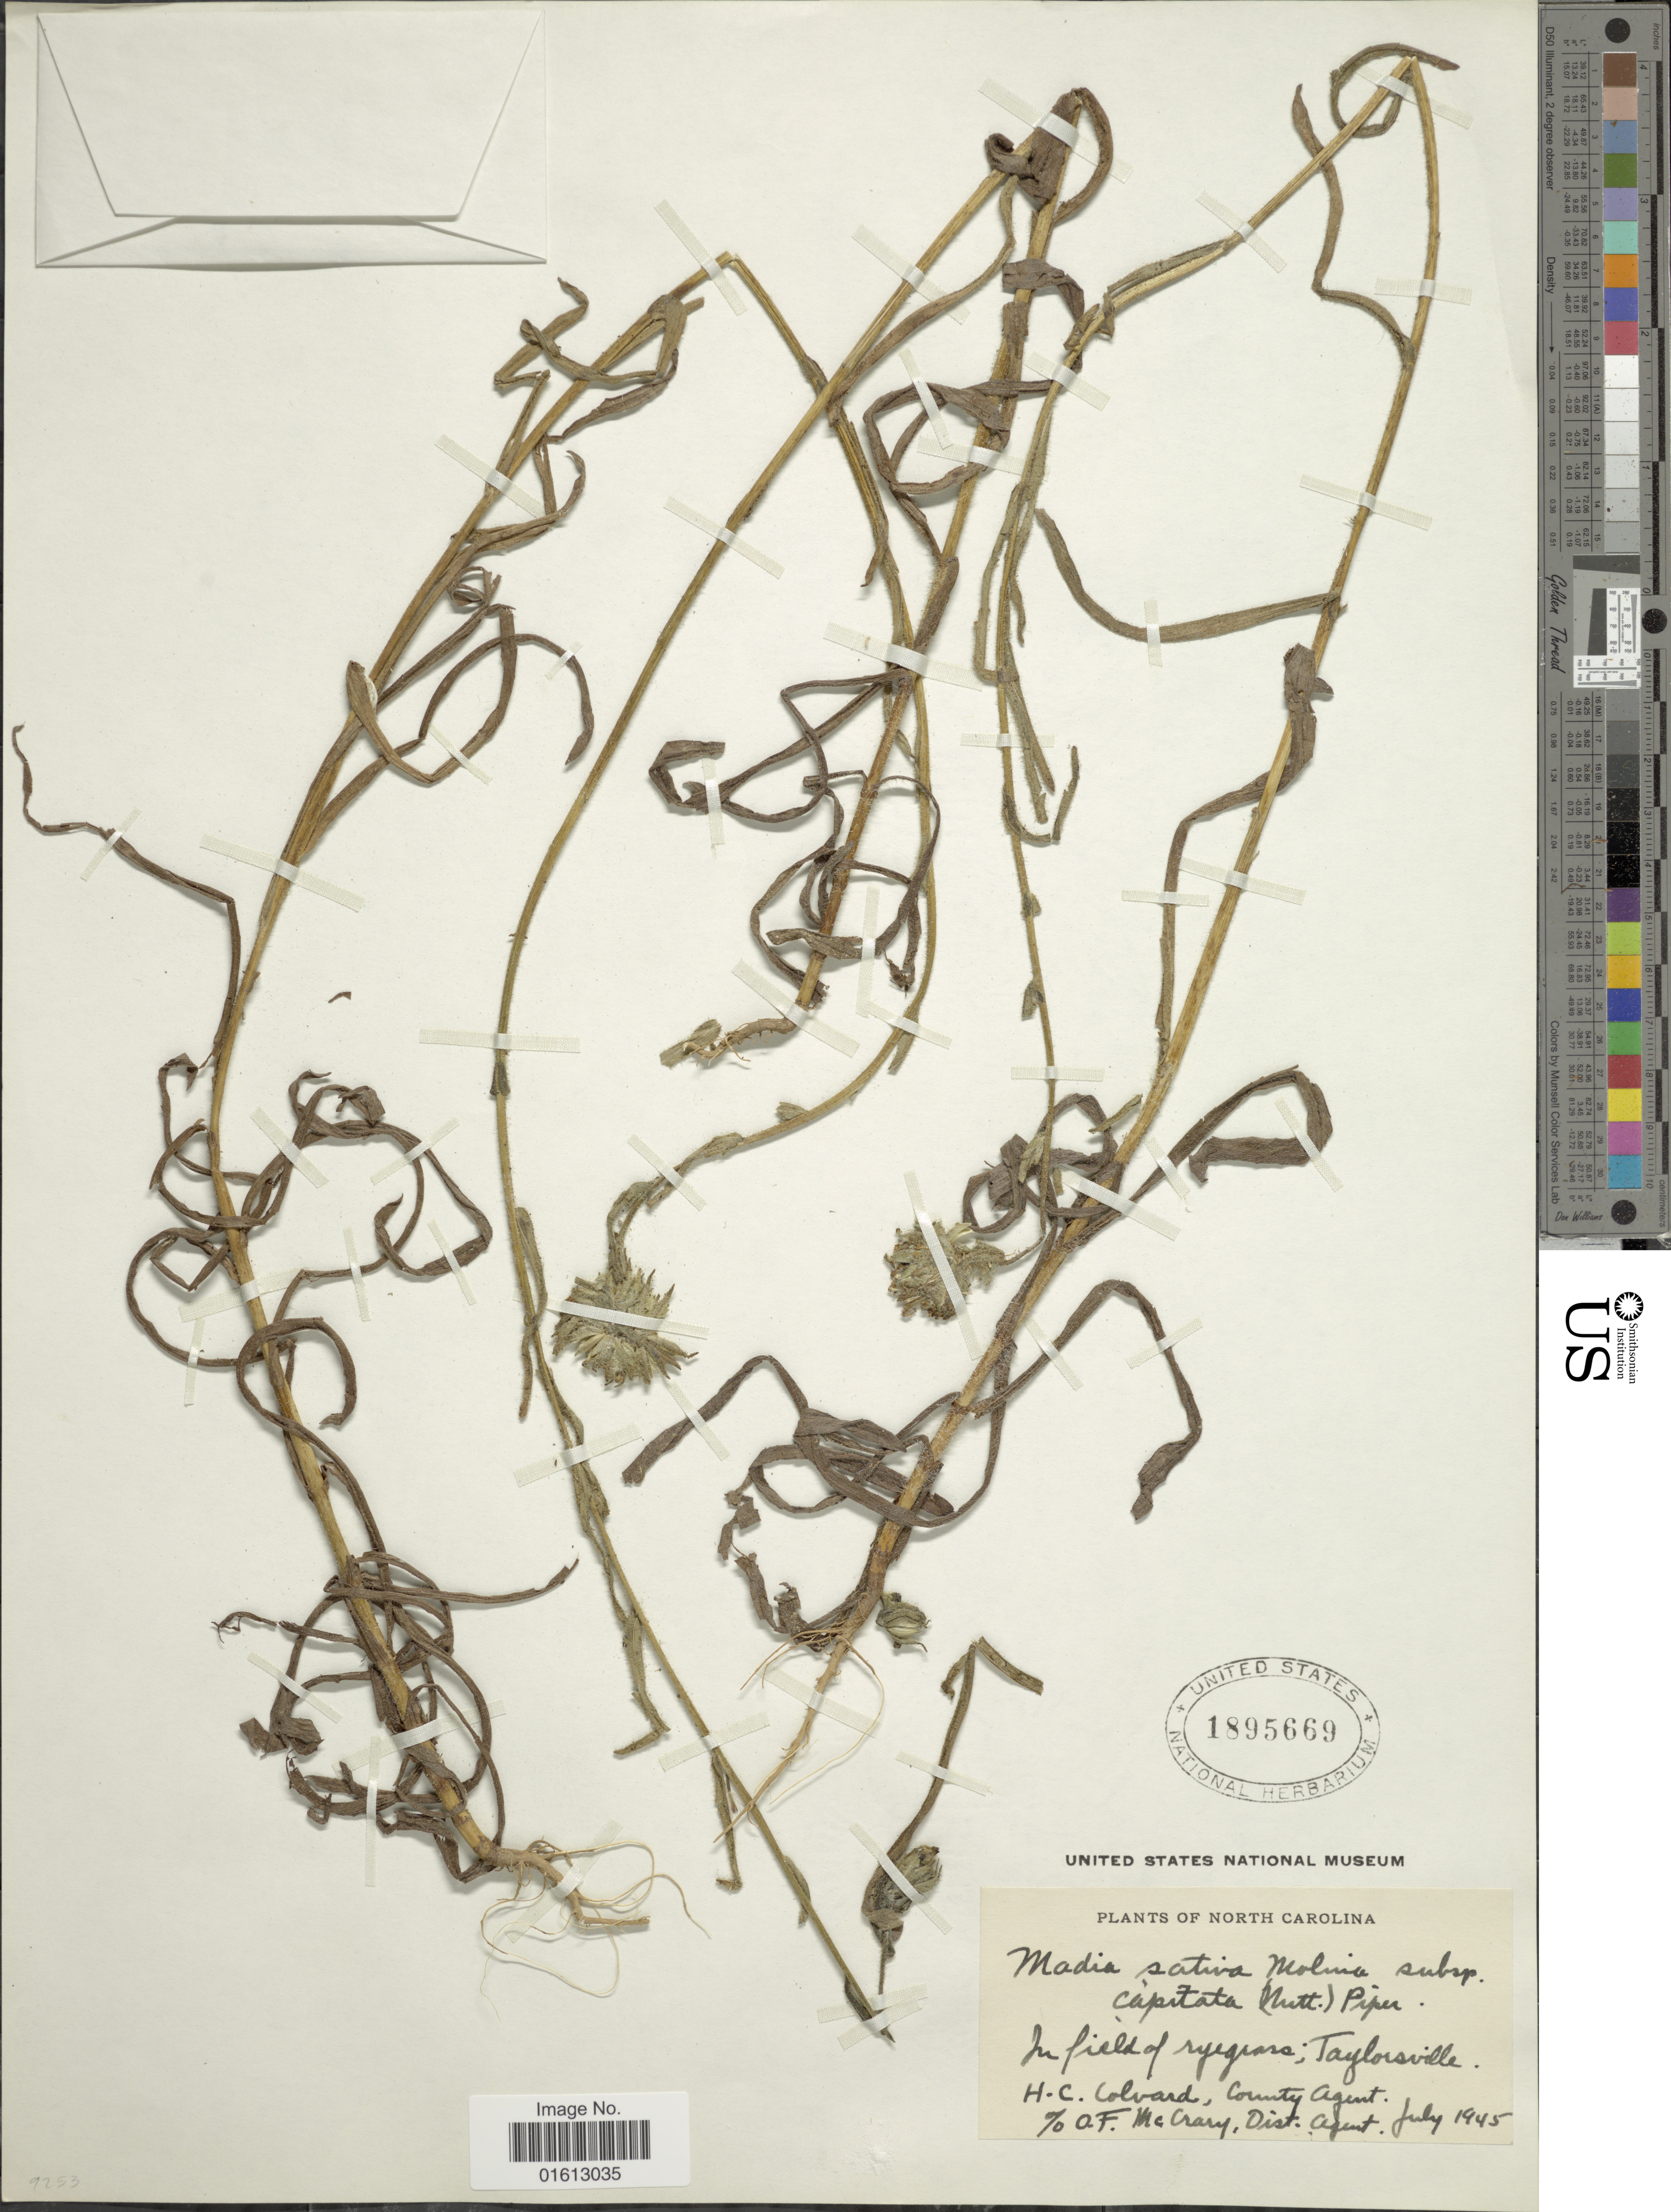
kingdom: Plantae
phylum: Tracheophyta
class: Magnoliopsida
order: Asterales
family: Asteraceae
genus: Madia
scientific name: Madia sativa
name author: Molina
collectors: A. Mc Crary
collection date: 1945-07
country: United States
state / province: North Carolina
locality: Northern California, in field of ryegrass; Taylorsville.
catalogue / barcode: US 1895669